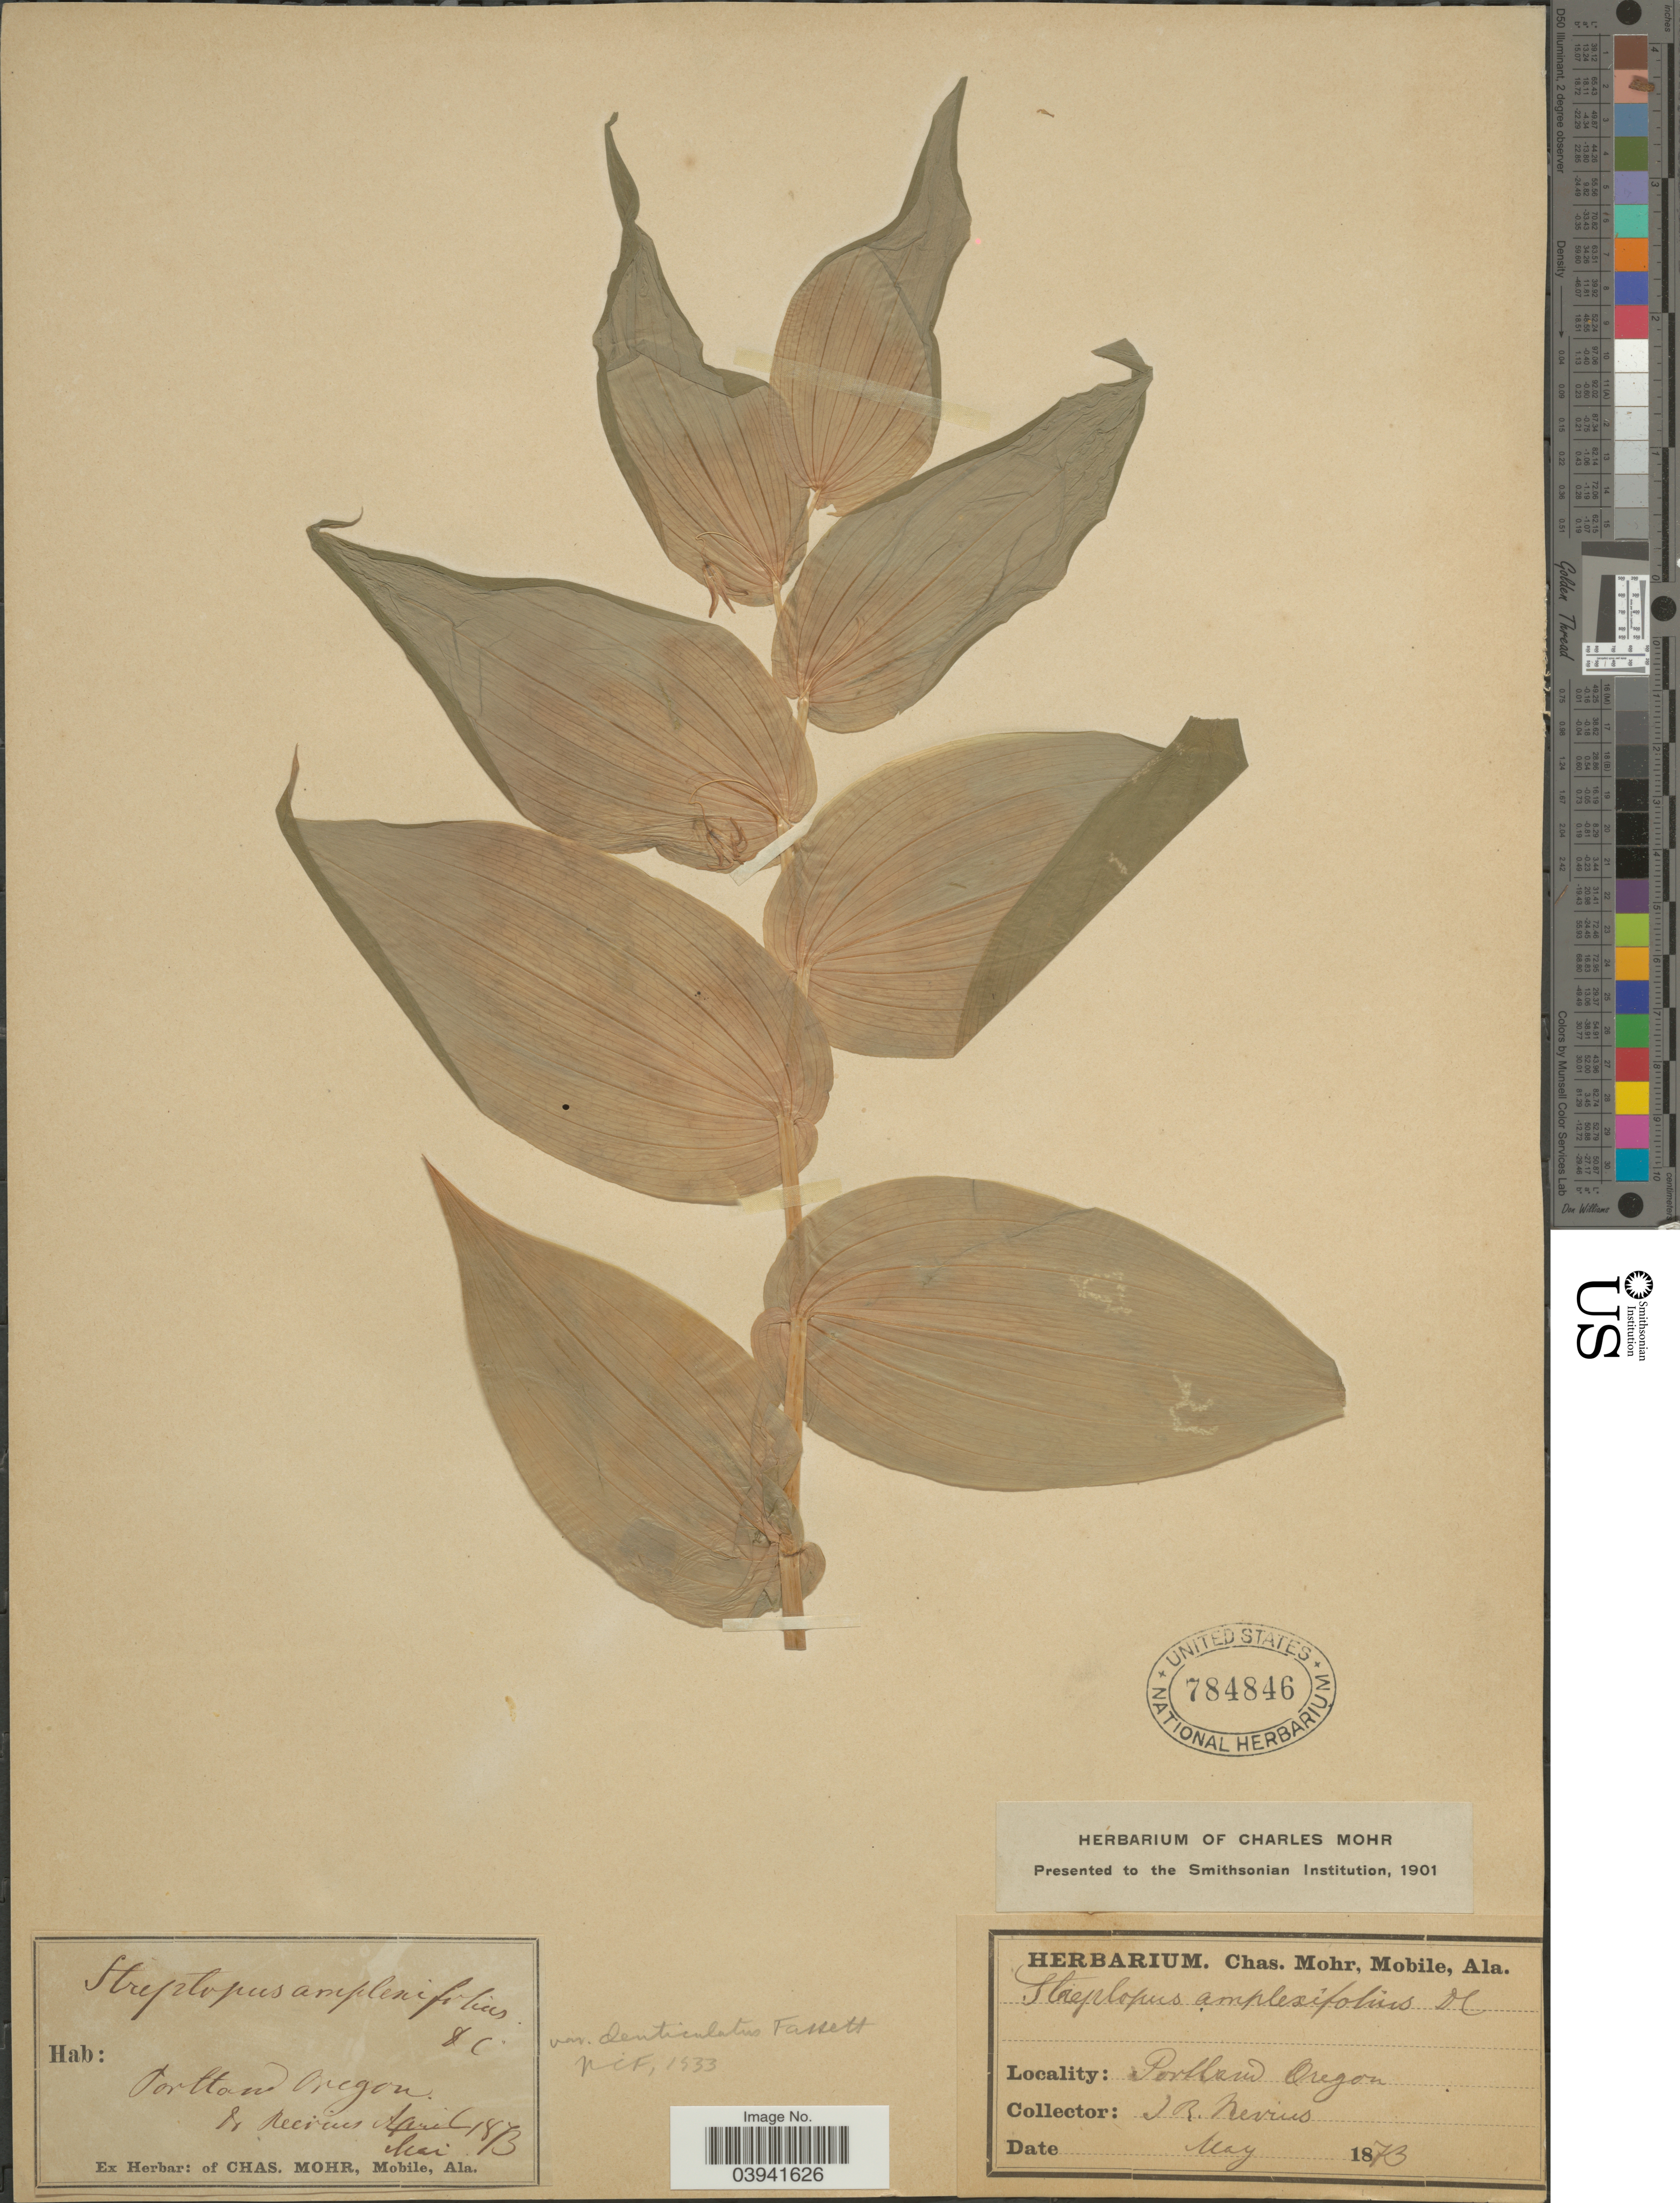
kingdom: Plantae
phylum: Tracheophyta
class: Liliopsida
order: Liliales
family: Liliaceae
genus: Streptopus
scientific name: Streptopus amplexifolius var. denticulatus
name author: Fassett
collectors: R. Nevius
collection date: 1873-05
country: United States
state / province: Oregon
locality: Portland.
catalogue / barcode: US 784846